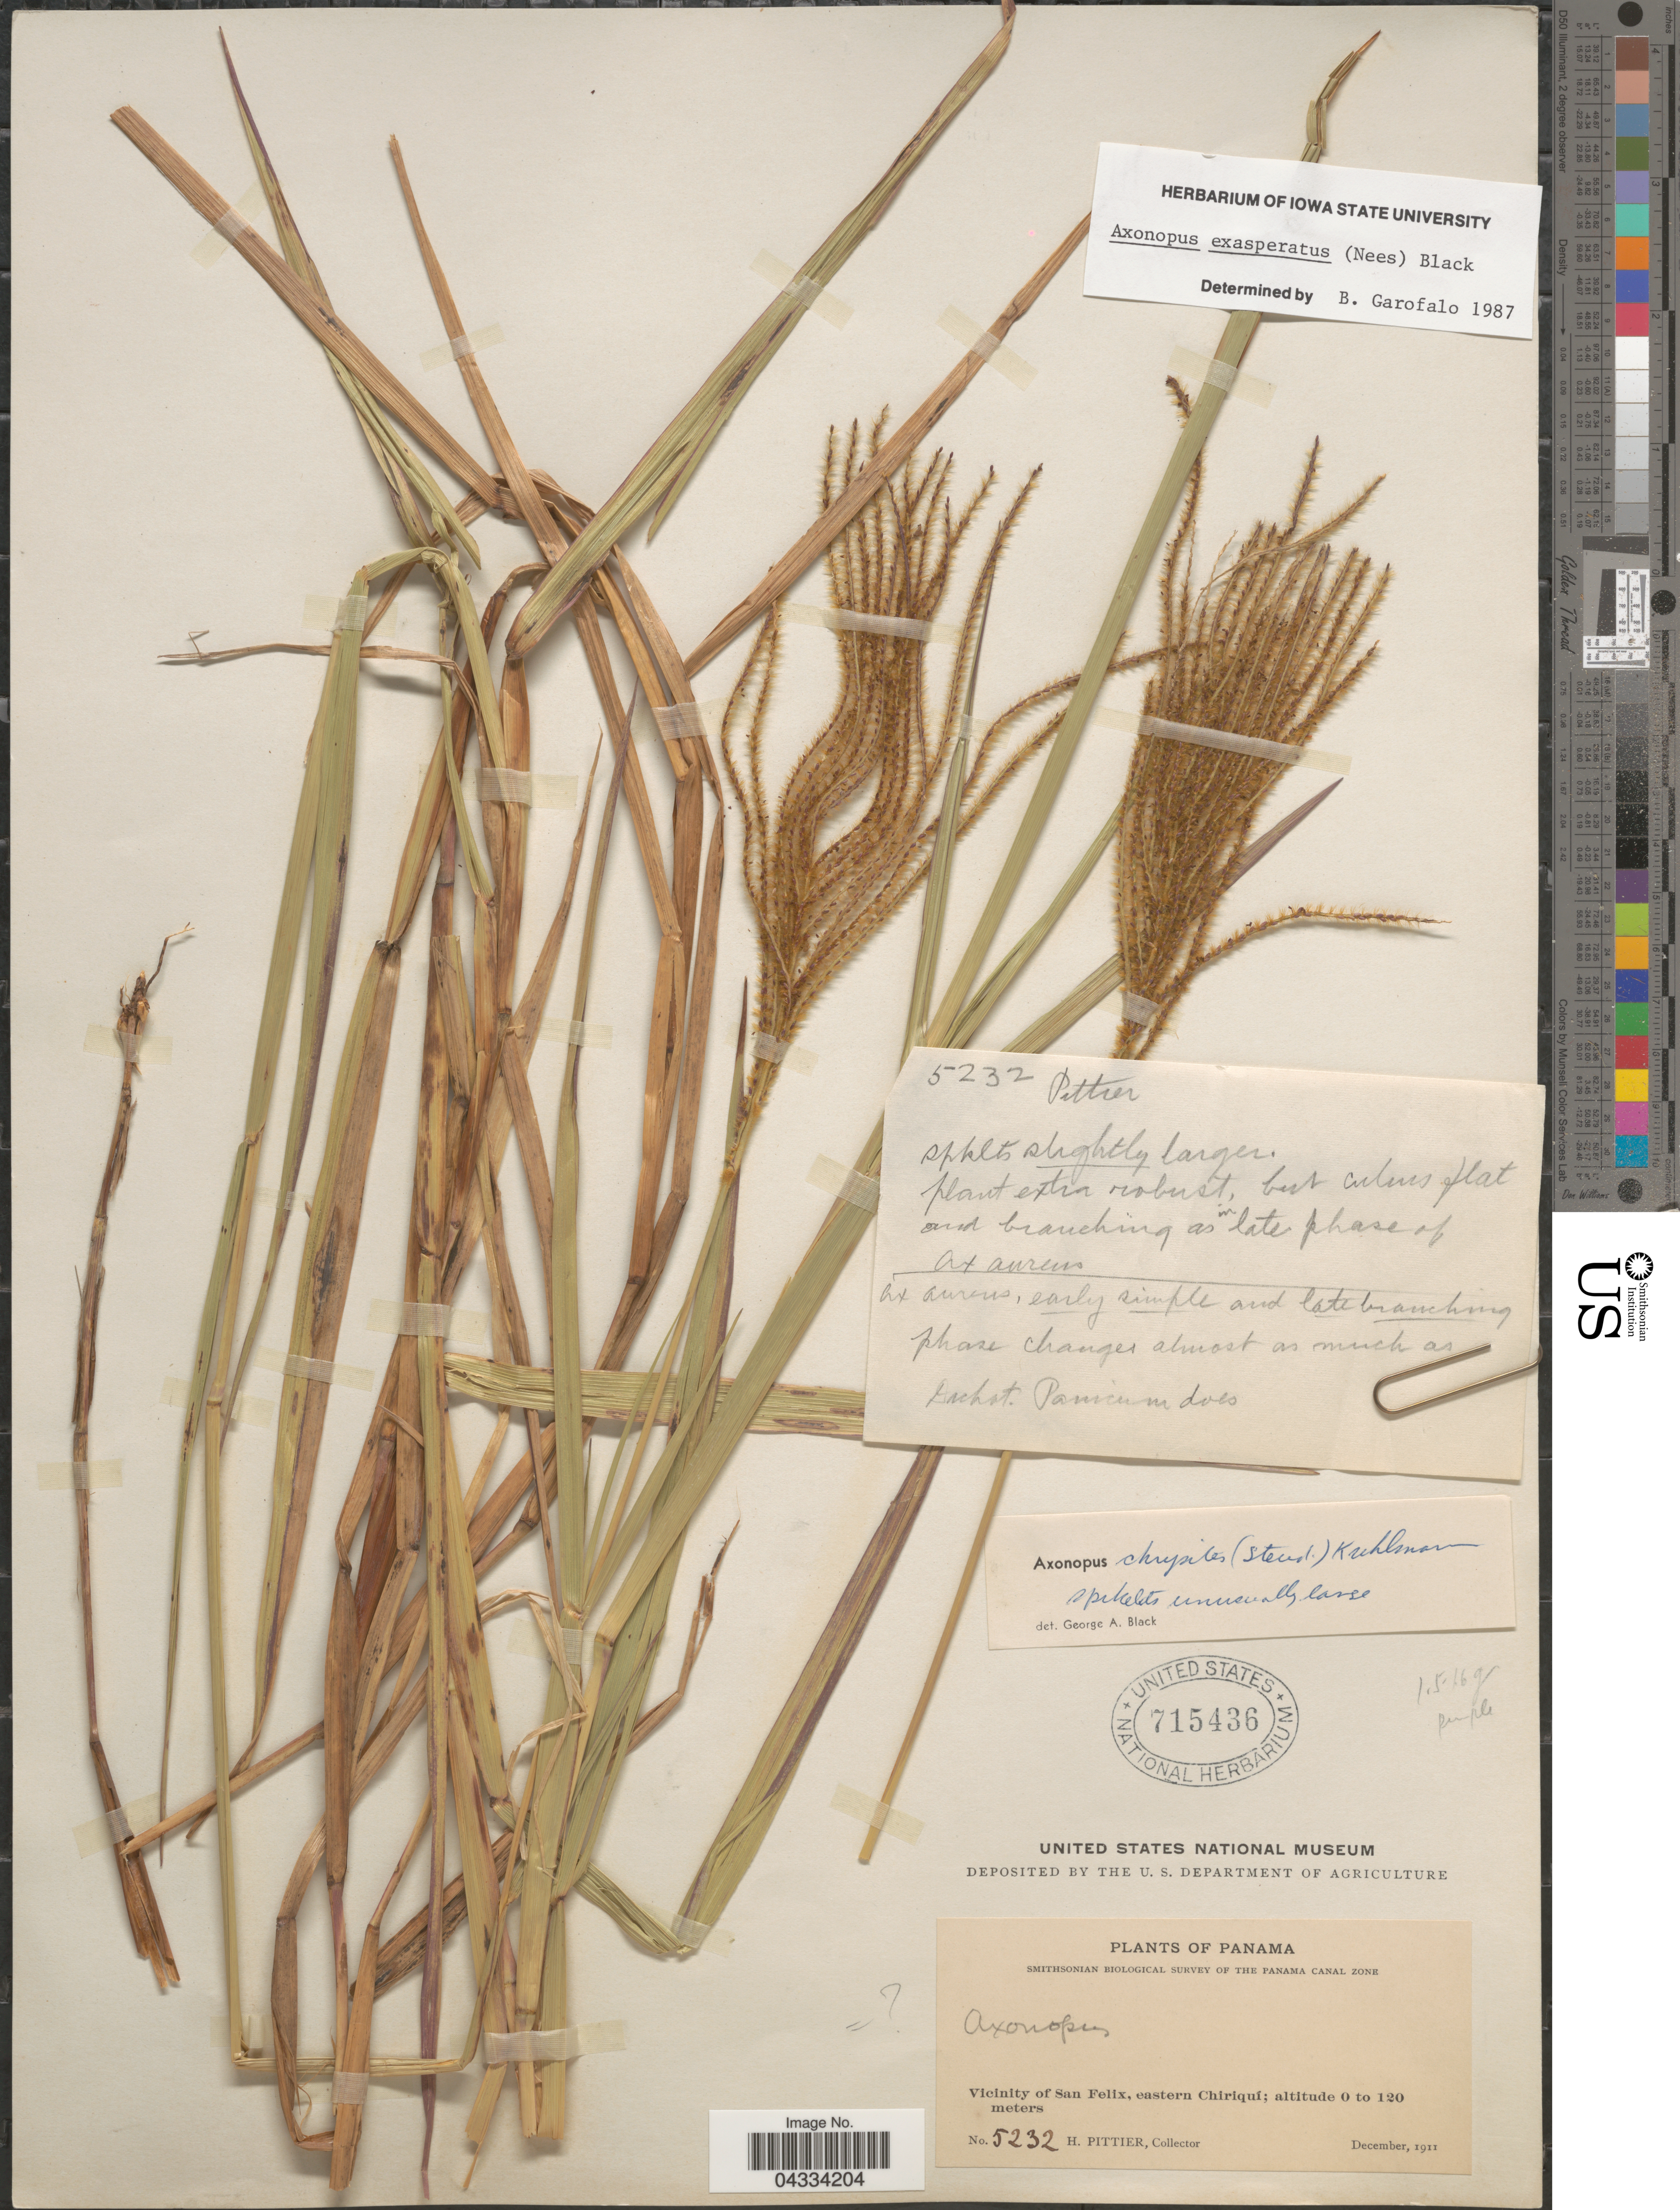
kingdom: Plantae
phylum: Tracheophyta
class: Liliopsida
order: Poales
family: Poaceae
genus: Axonopus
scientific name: Axonopus aureus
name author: P. Beauv.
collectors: H. F. Pittier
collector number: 5232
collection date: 1911-12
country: Panama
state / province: Chiriqui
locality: Smithsonian Biological Survey of the Panama Canal Zone. Vicinity of San Felix, eastern Chiriqui.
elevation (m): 0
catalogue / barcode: US 715436